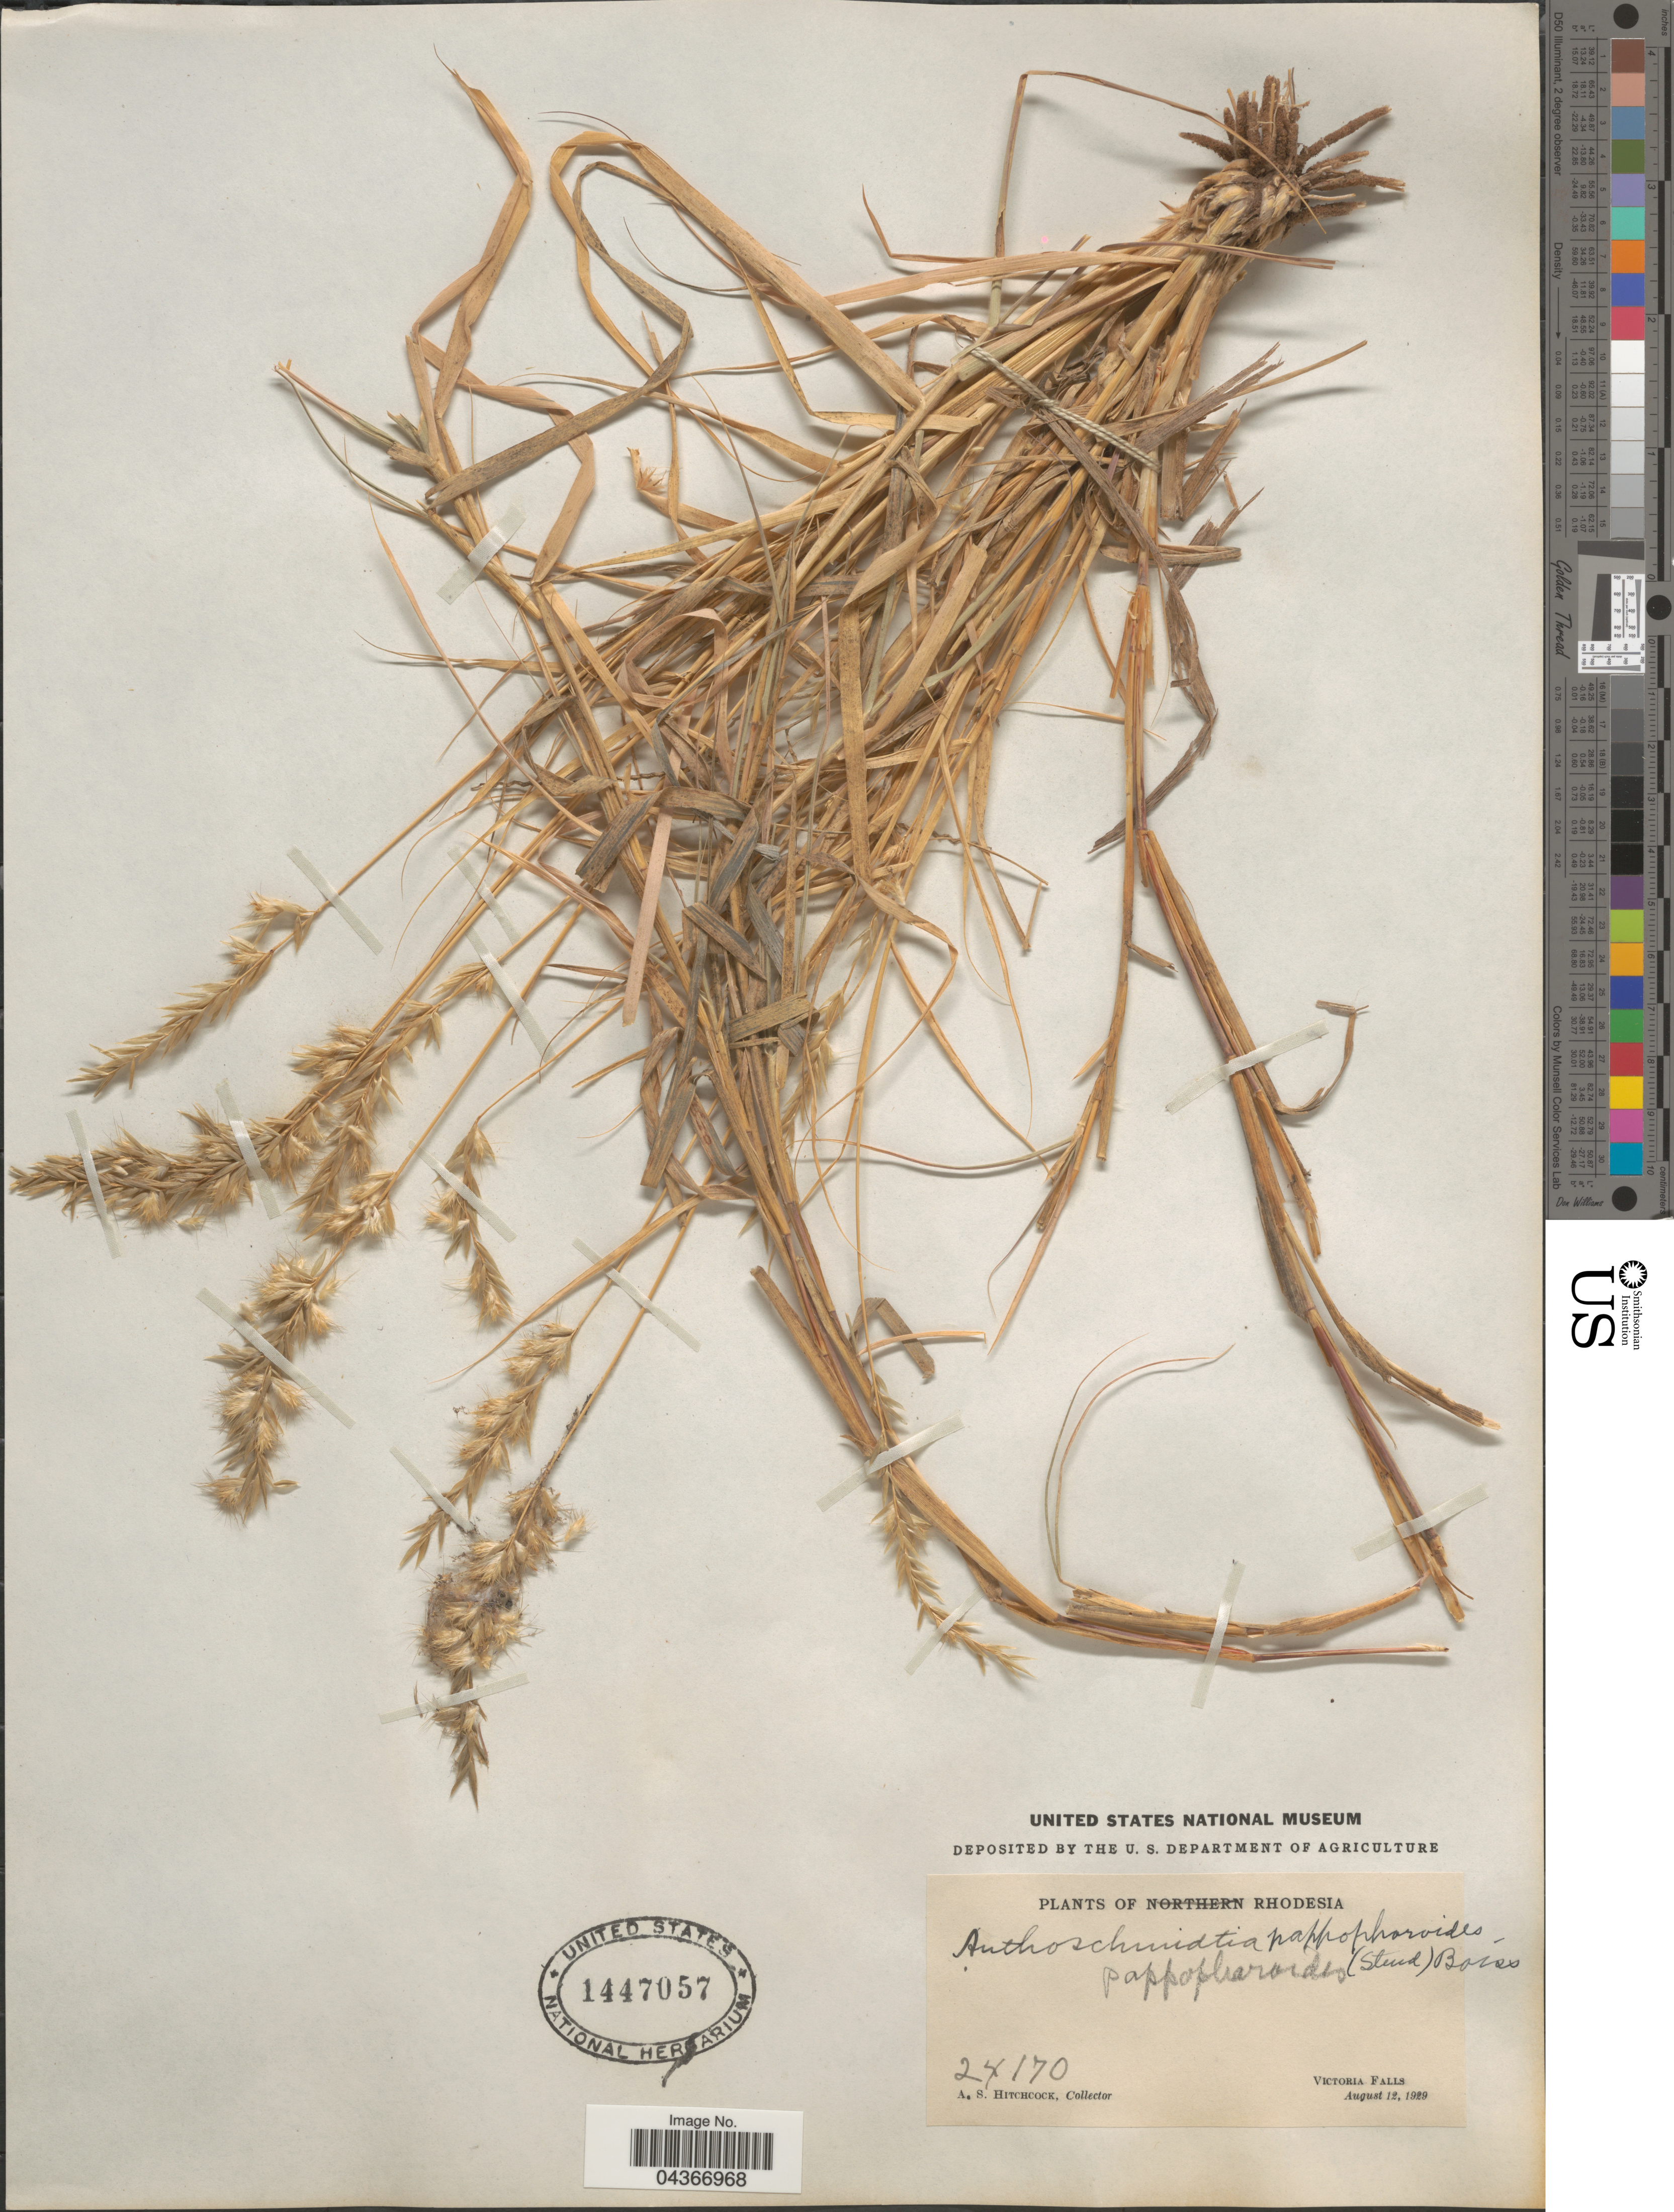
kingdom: Plantae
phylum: Tracheophyta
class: Liliopsida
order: Poales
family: Poaceae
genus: Schmidtia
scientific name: Schmidtia pappophoroides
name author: Steud. ex J.A. Schmidt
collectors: A. S. Hitchcock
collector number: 24170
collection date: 1929-08-12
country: Zimbabwe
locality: Rhodesia. Victoria Falls.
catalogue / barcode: US 1447057